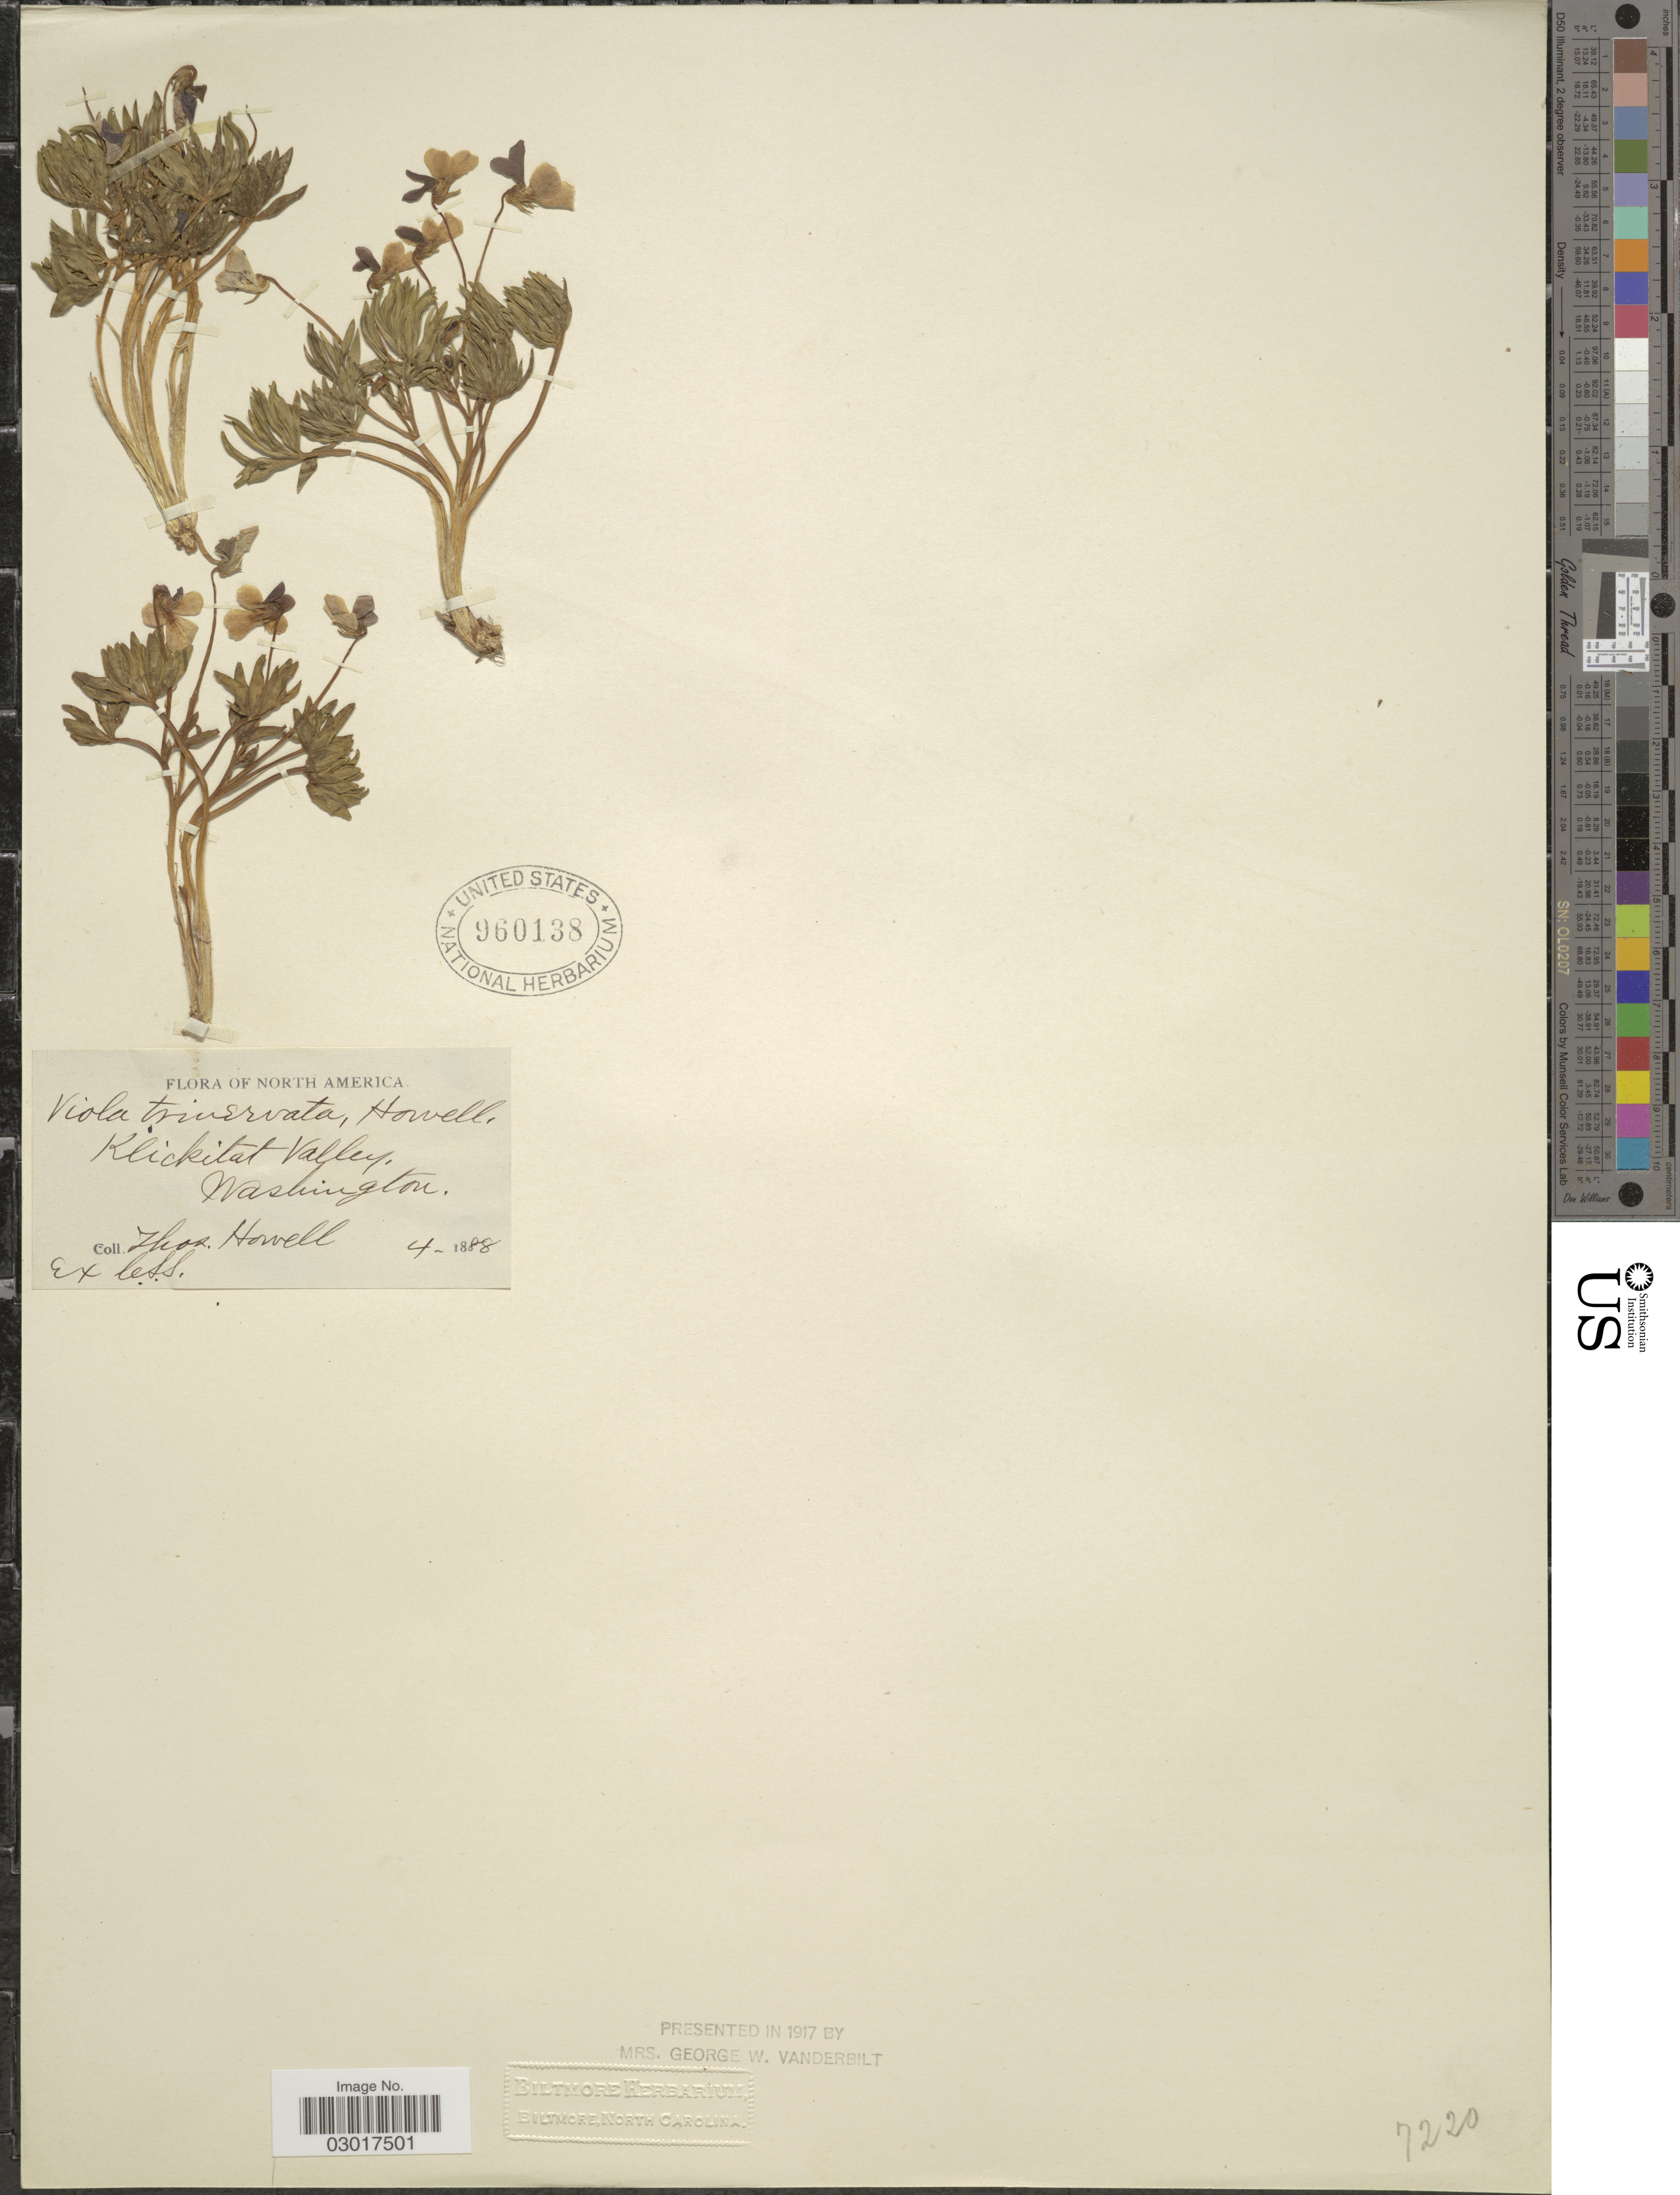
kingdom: Plantae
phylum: Tracheophyta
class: Magnoliopsida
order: Malpighiales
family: Violaceae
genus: Viola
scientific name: Viola trinervata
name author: (J.T. Howell) J.T. Howell ex A. Gray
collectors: T. Howell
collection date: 1888-04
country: United States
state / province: Washington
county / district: Klickitat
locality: Klickitat Valley.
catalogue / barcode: US 960138